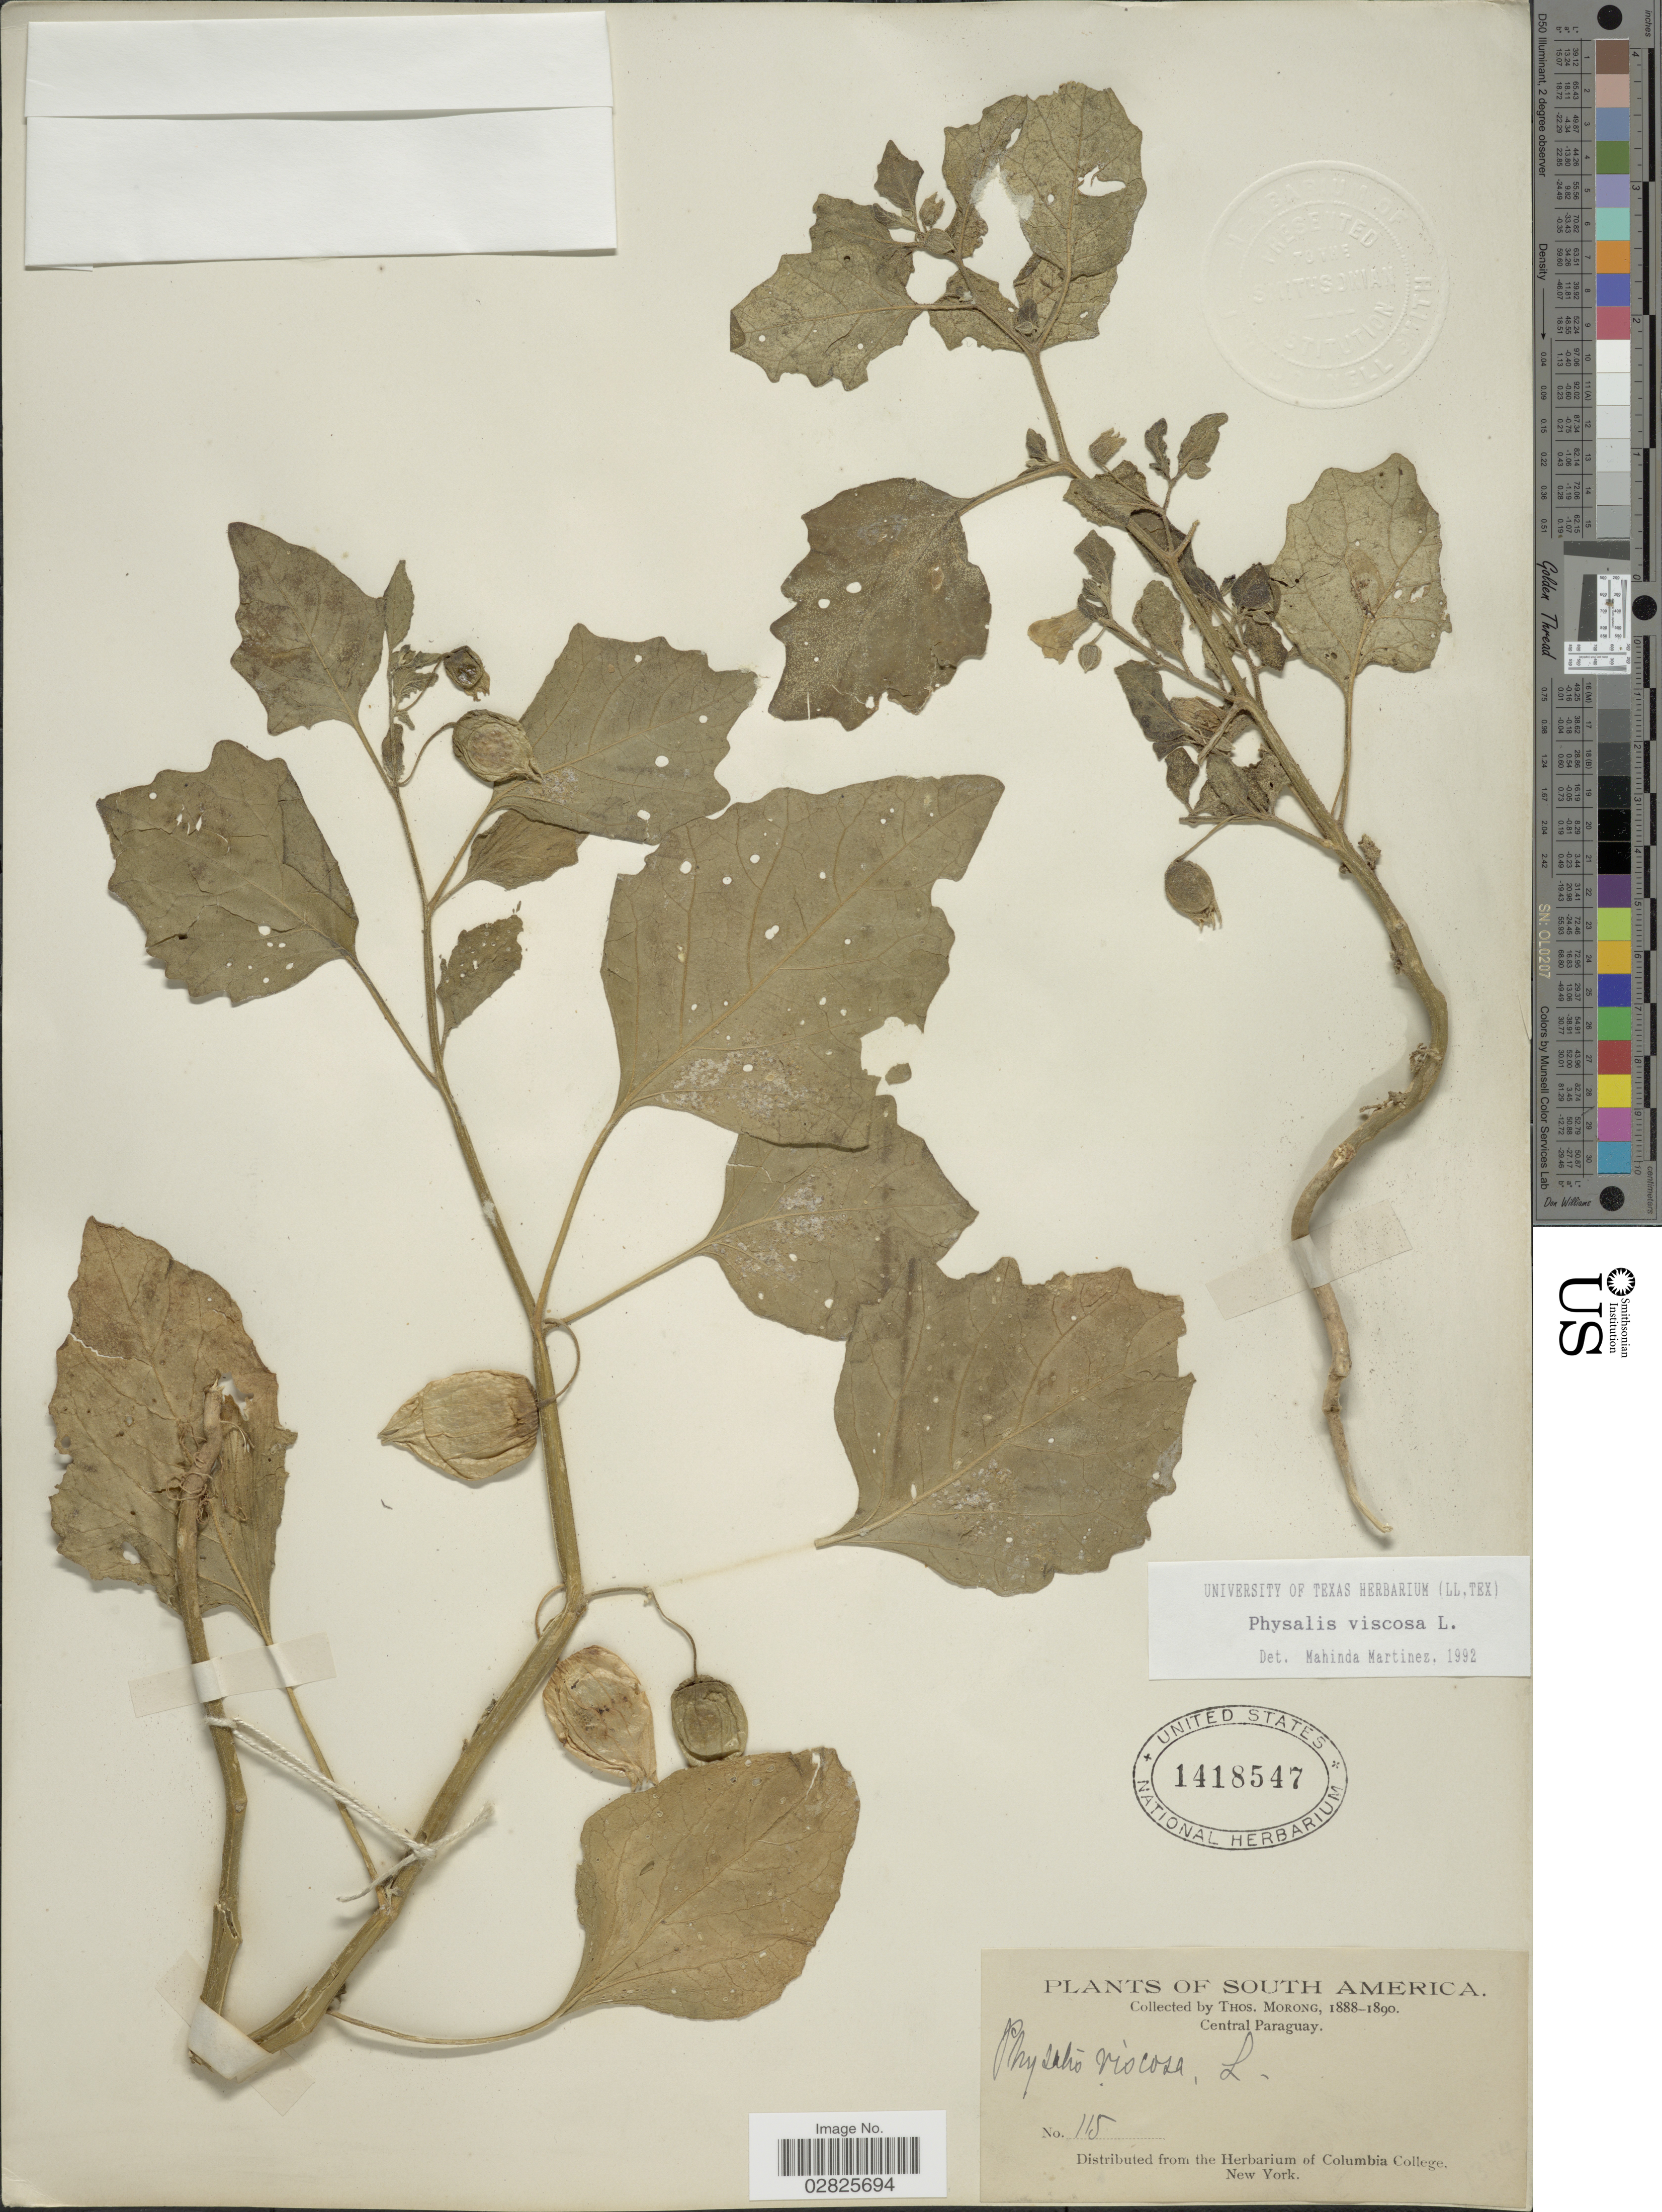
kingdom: Plantae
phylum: Tracheophyta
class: Magnoliopsida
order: Solanales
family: Solanaceae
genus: Physalis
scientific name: Physalis viscosa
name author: L.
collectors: ex herb. T. Morong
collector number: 115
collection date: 1888/1890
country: Paraguay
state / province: Central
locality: Central Paraguay.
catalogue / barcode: US 1418547